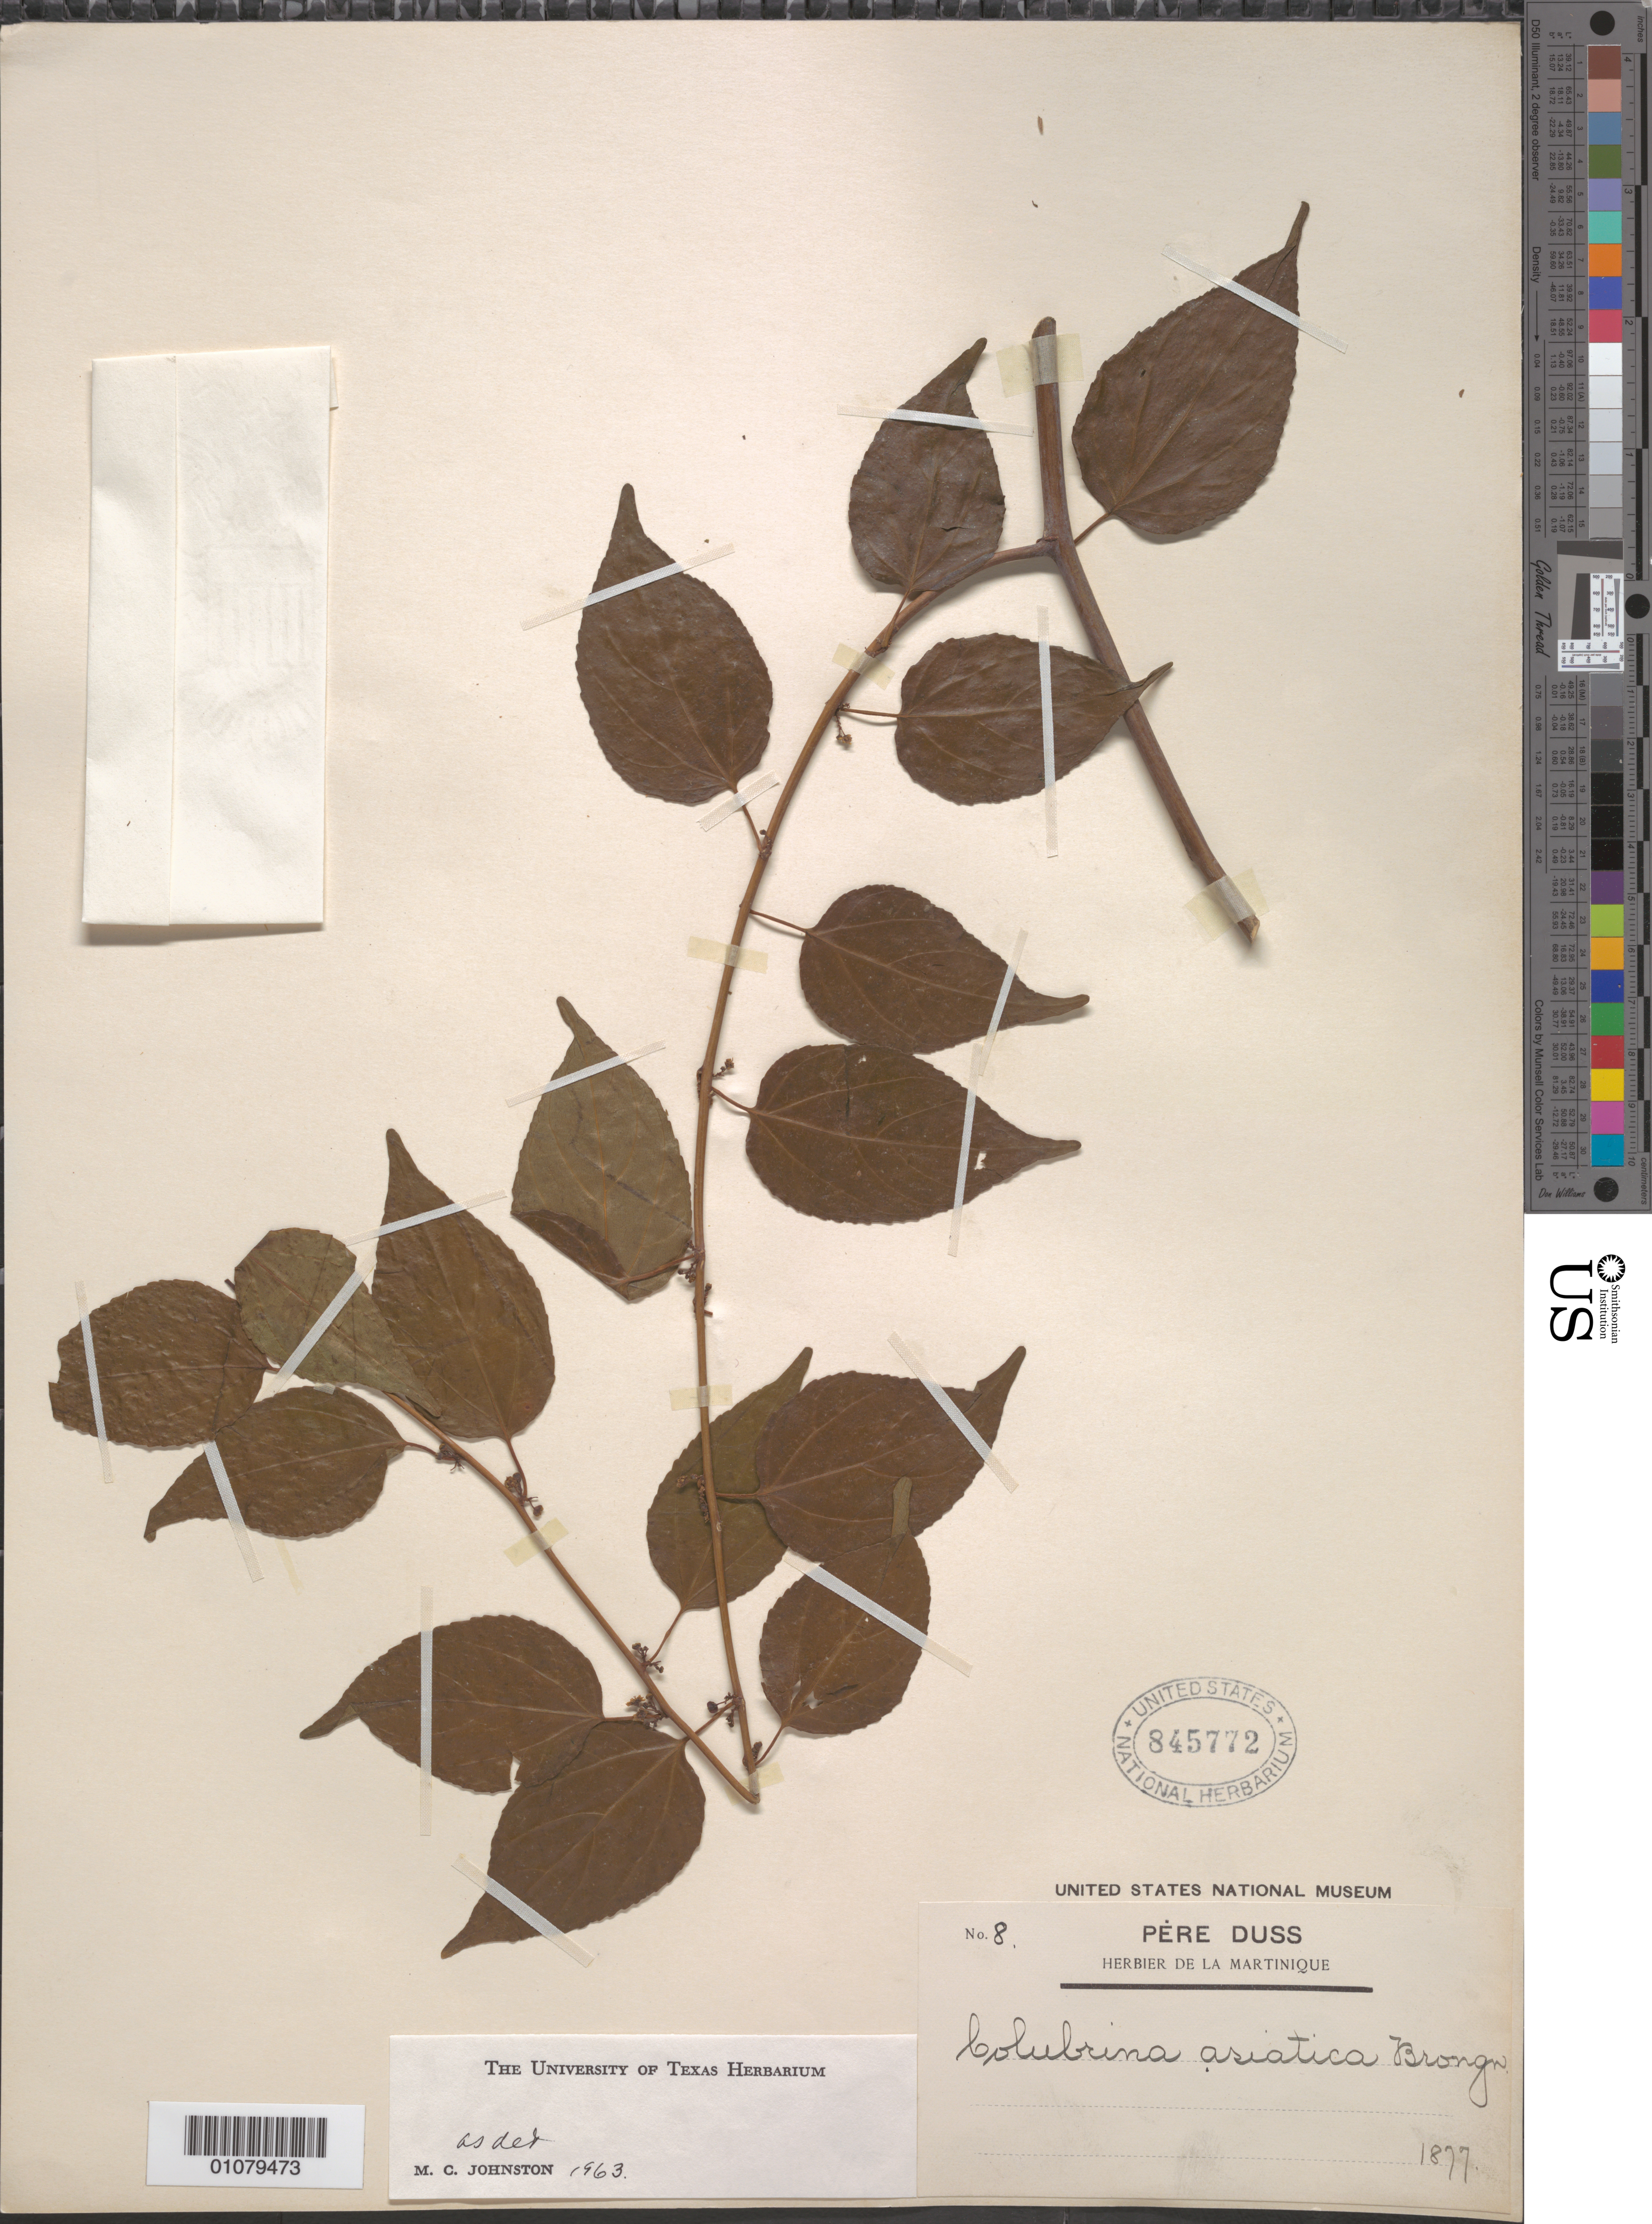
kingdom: Plantae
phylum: Tracheophyta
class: Magnoliopsida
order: Rosales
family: Rhamnaceae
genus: Colubrina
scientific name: Colubrina asiatica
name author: (L.) Brongn.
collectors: Père Duss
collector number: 8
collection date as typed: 1877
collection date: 1877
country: Martinique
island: Martinique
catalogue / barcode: US 845772